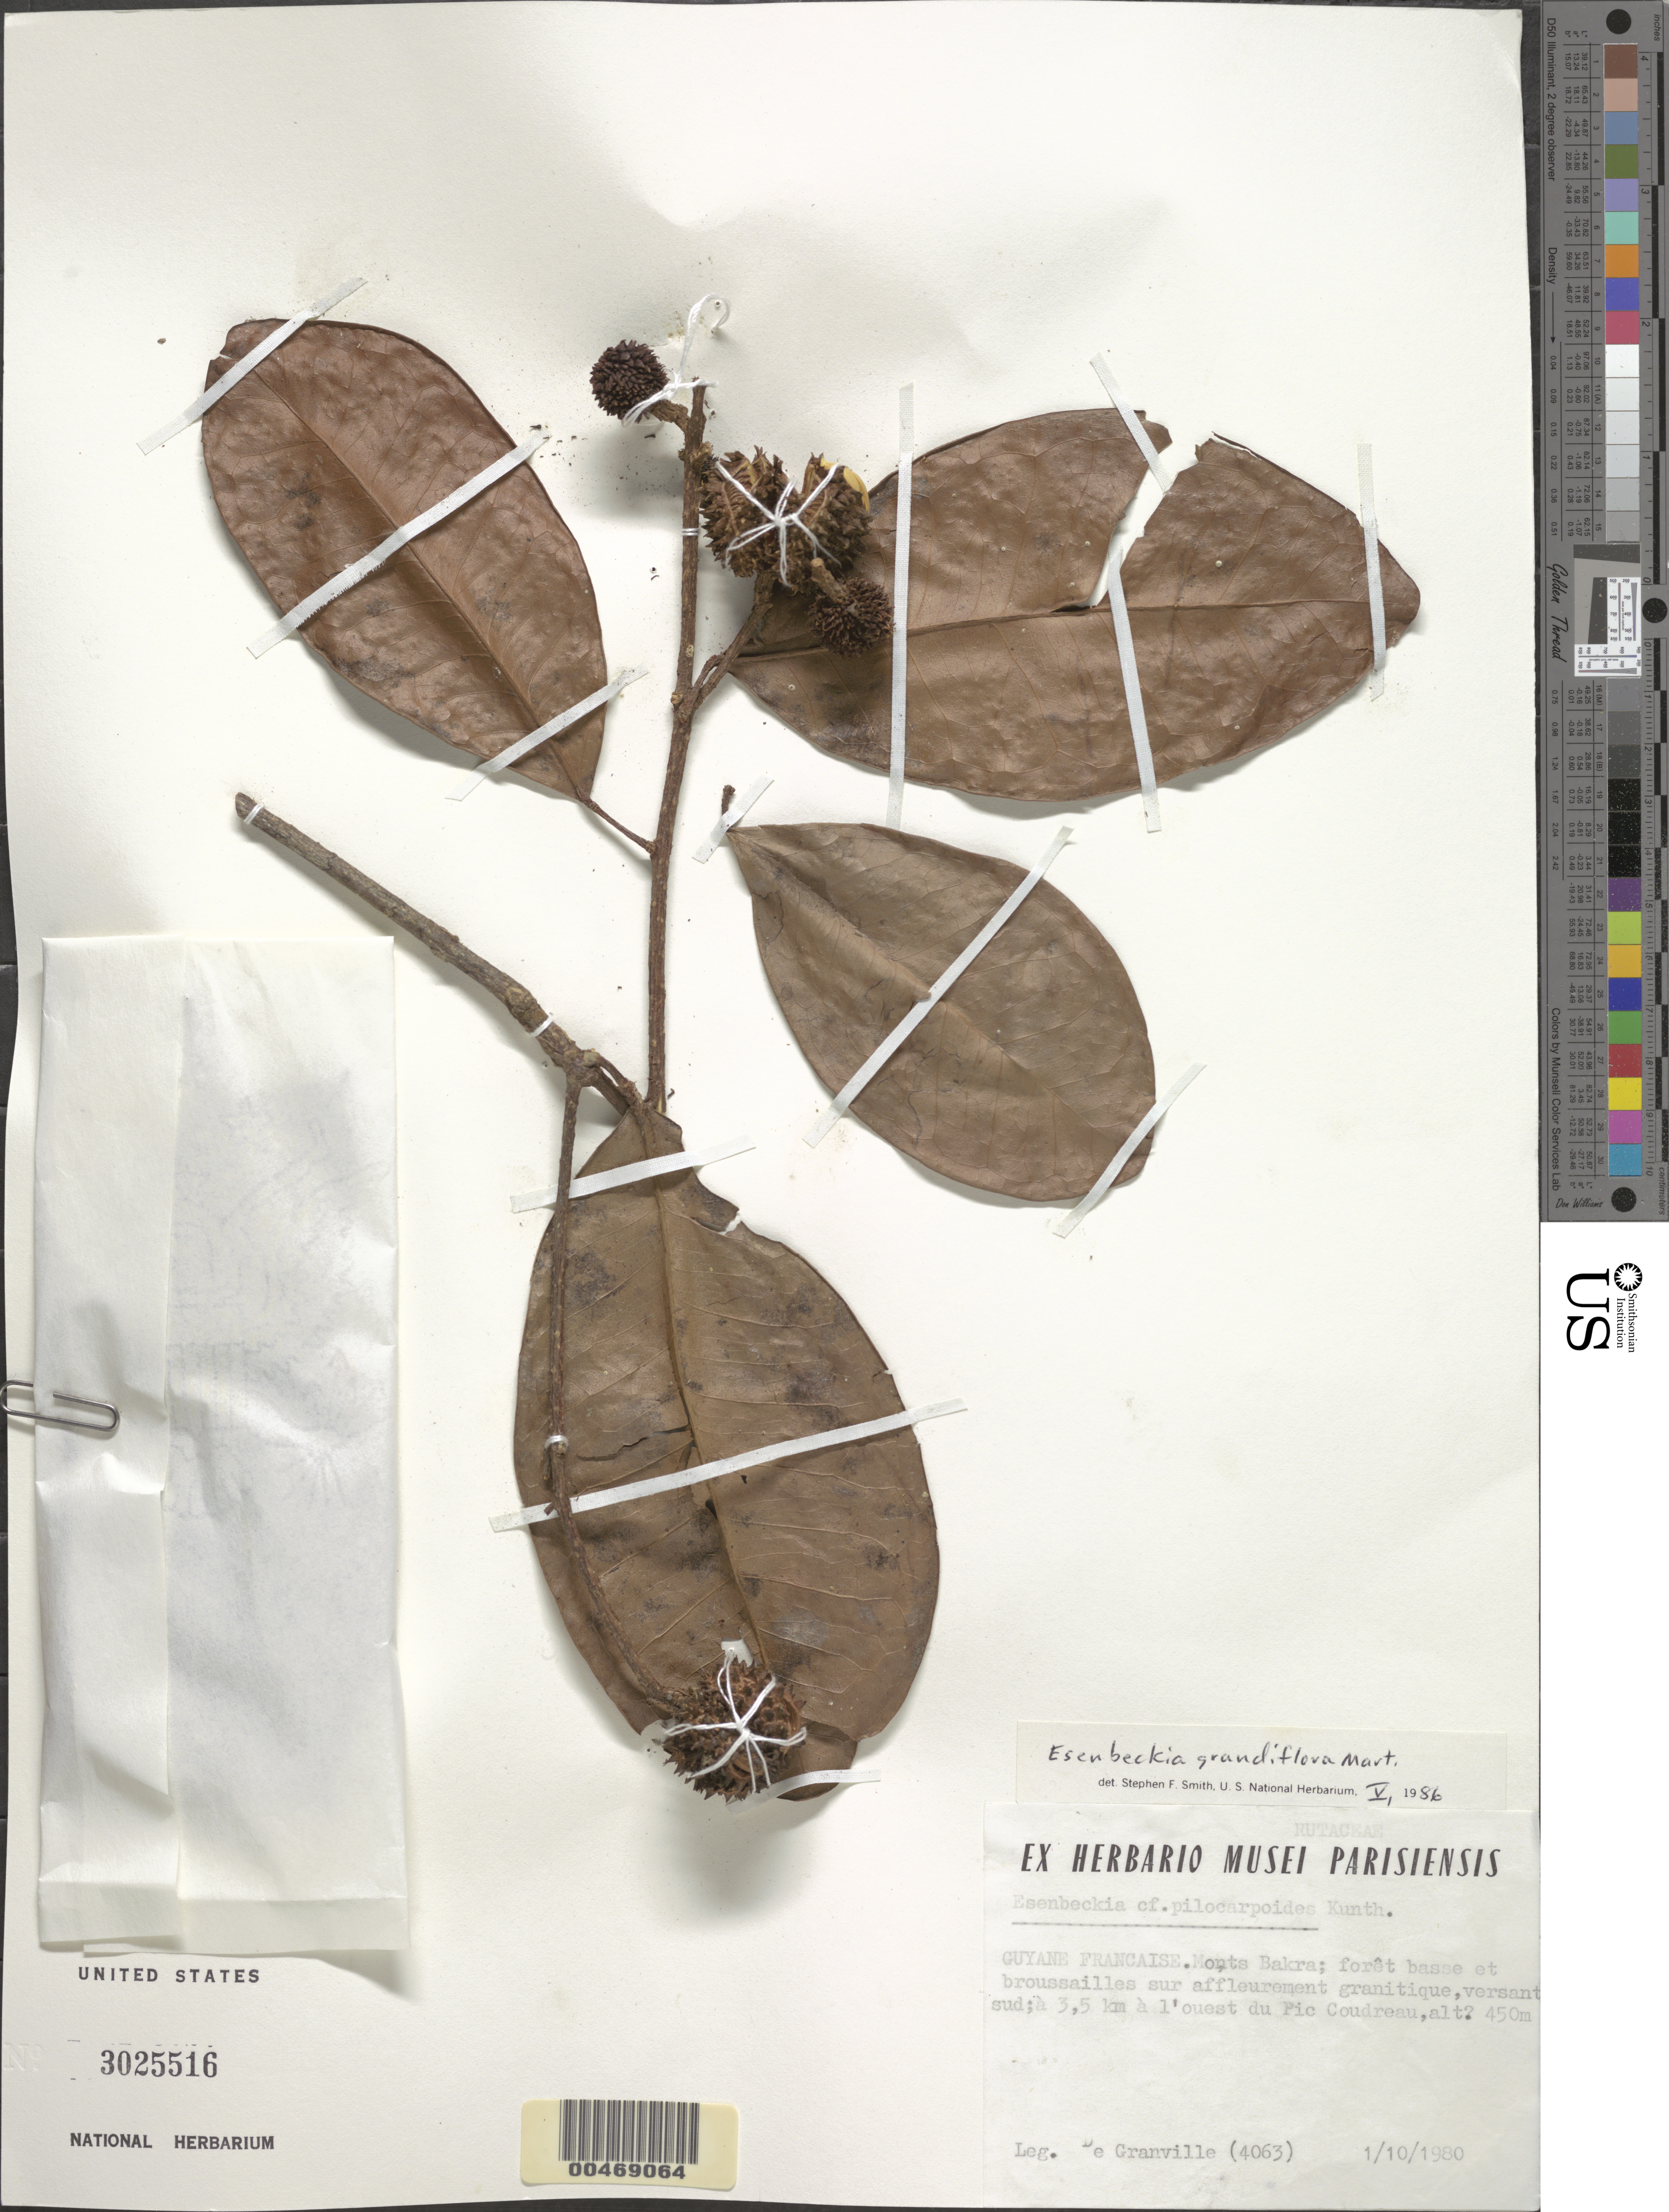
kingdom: Plantae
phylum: Tracheophyta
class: Magnoliopsida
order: Sapindales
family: Rutaceae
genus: Esenbeckia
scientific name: Esenbeckia grandiflora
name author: Mart.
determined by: Smith, Stephen F., (US), NMNH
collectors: J.-J. de Granville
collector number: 4063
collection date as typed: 1-Oct-80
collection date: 1980-10-01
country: French Guiana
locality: Monts Bakra, 3.5 km a l'Ouest Pic Coudreau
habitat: Forêt basse et broussailles sur affl. granitique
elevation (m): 450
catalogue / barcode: US 3025516